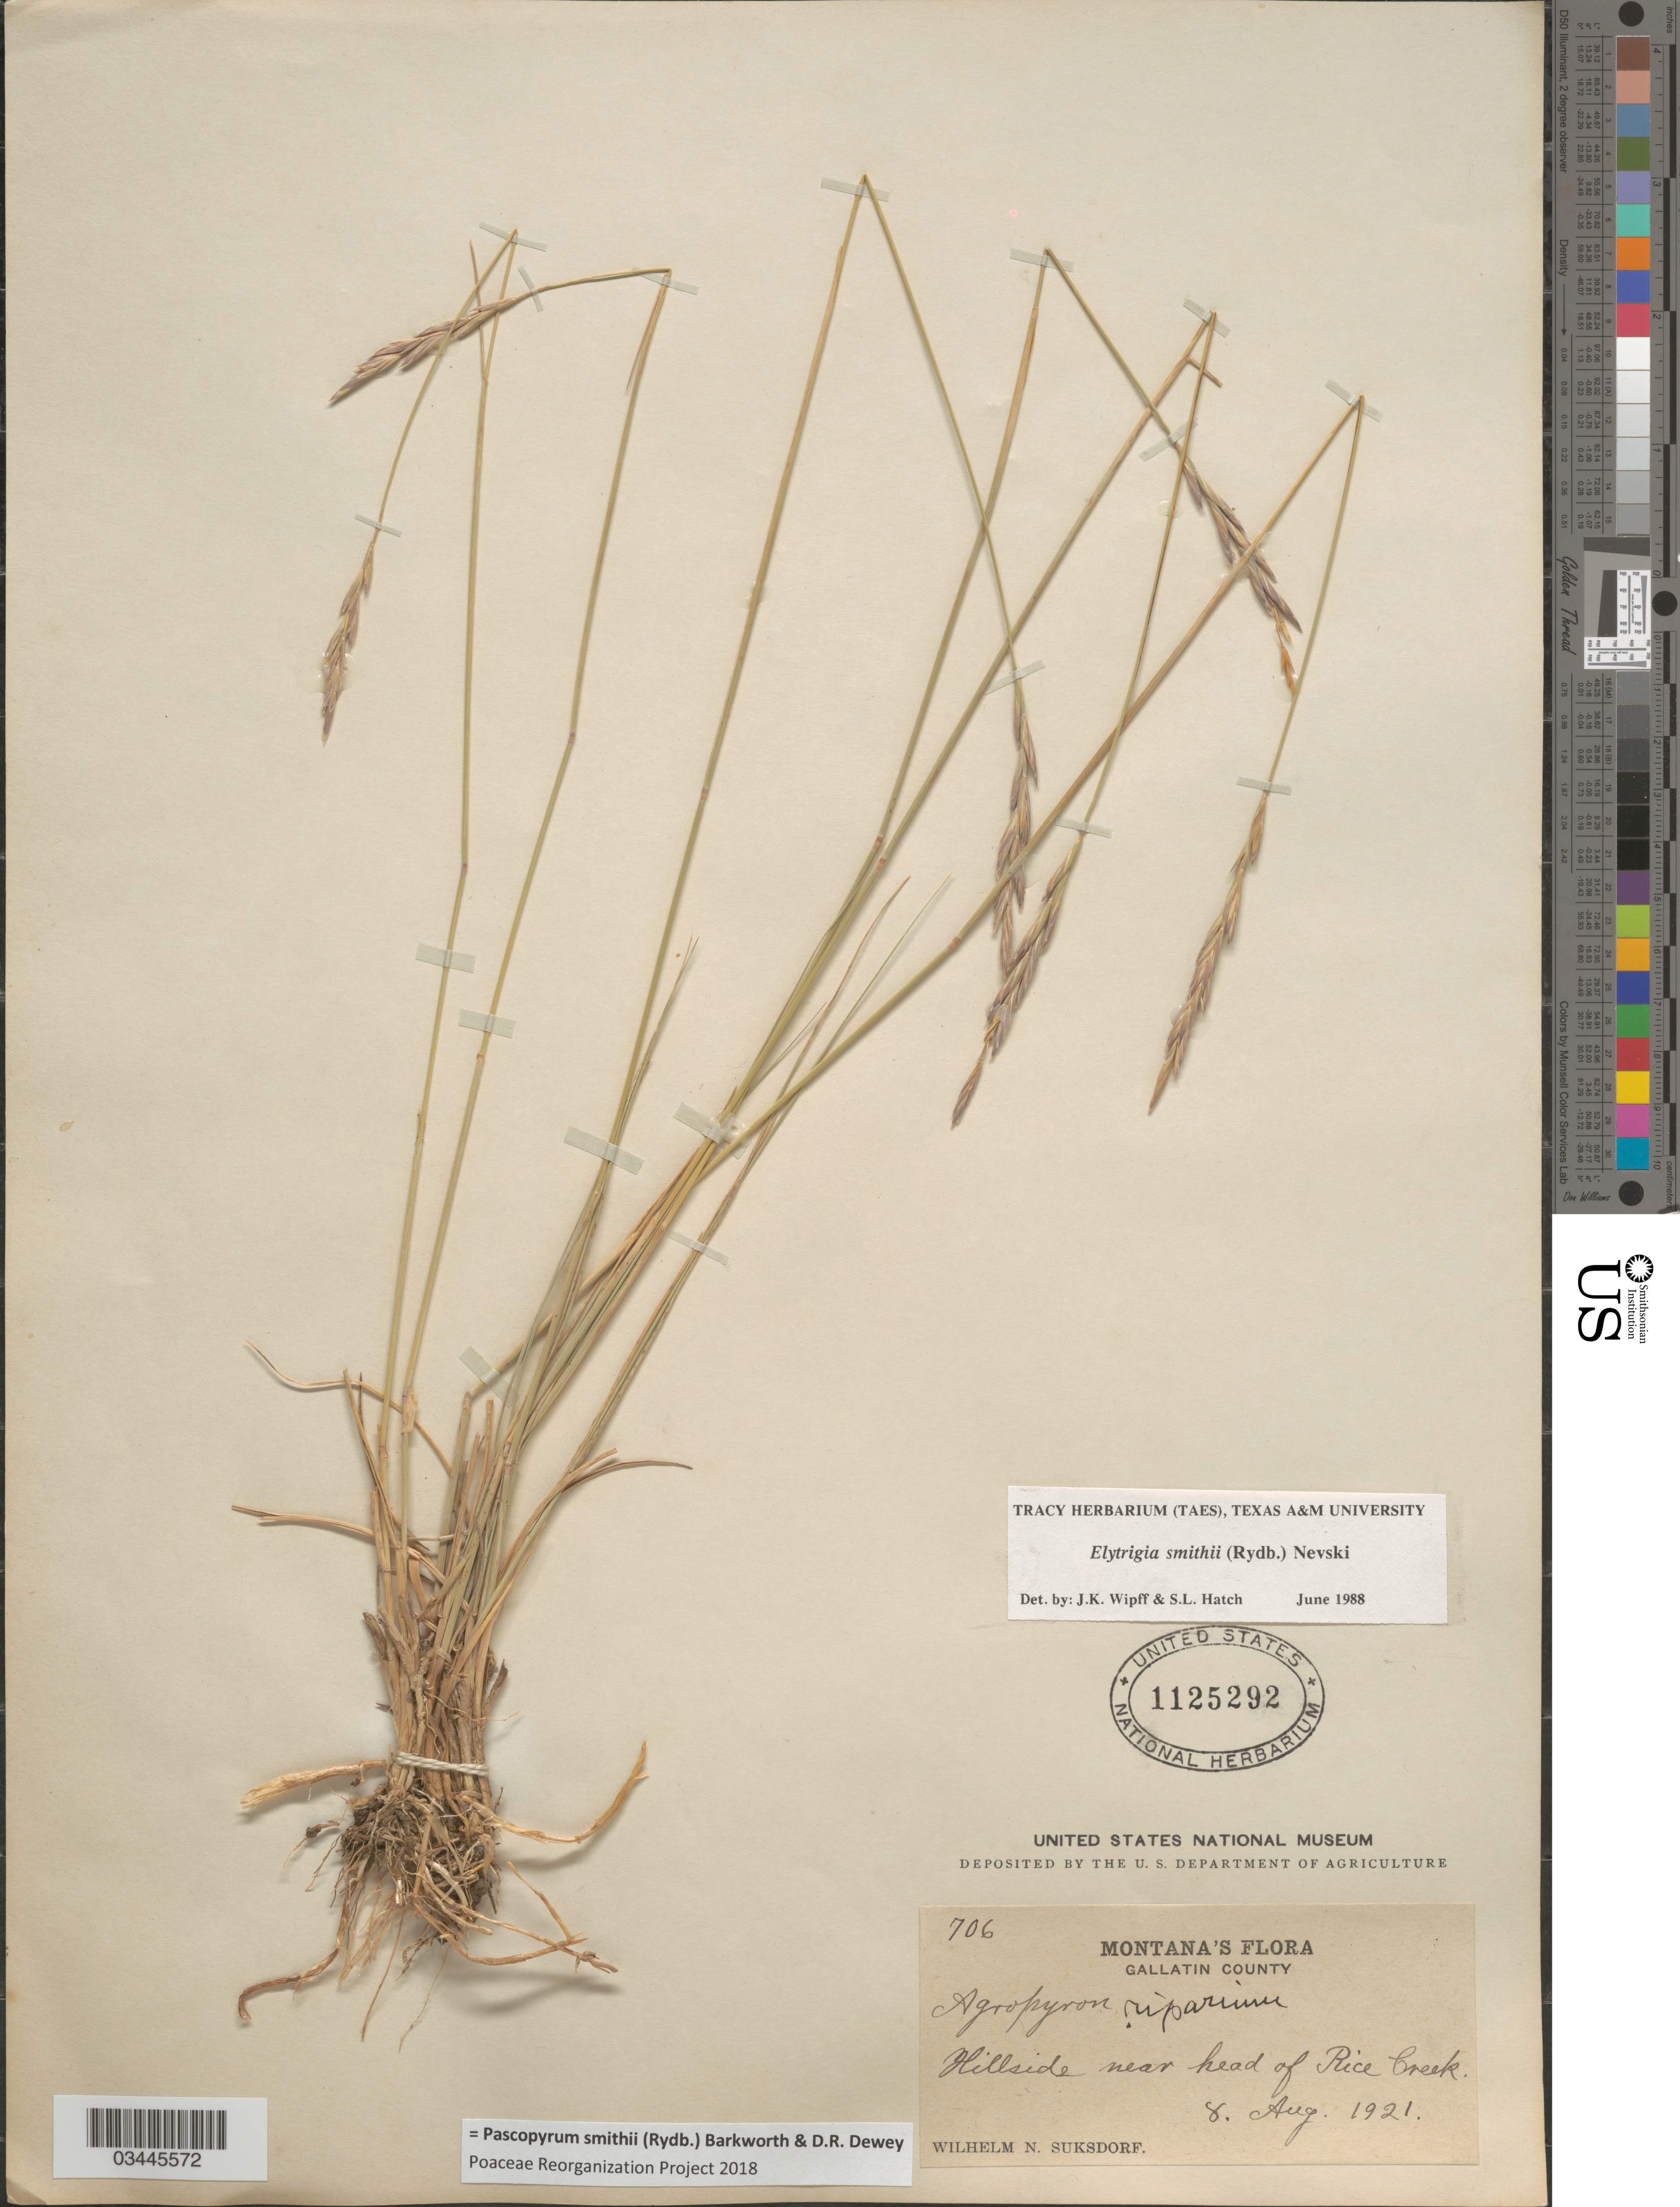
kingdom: Plantae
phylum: Tracheophyta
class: Liliopsida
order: Poales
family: Poaceae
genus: Pascopyrum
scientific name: Pascopyrum smithii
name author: (Rydb.) Barkworth & Dewey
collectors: W. N. Suksdorf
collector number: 706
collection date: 1921-08-08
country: United States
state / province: Montana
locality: Gallatin County. Hillside near head of Rice Creek.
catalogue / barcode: US 1125292